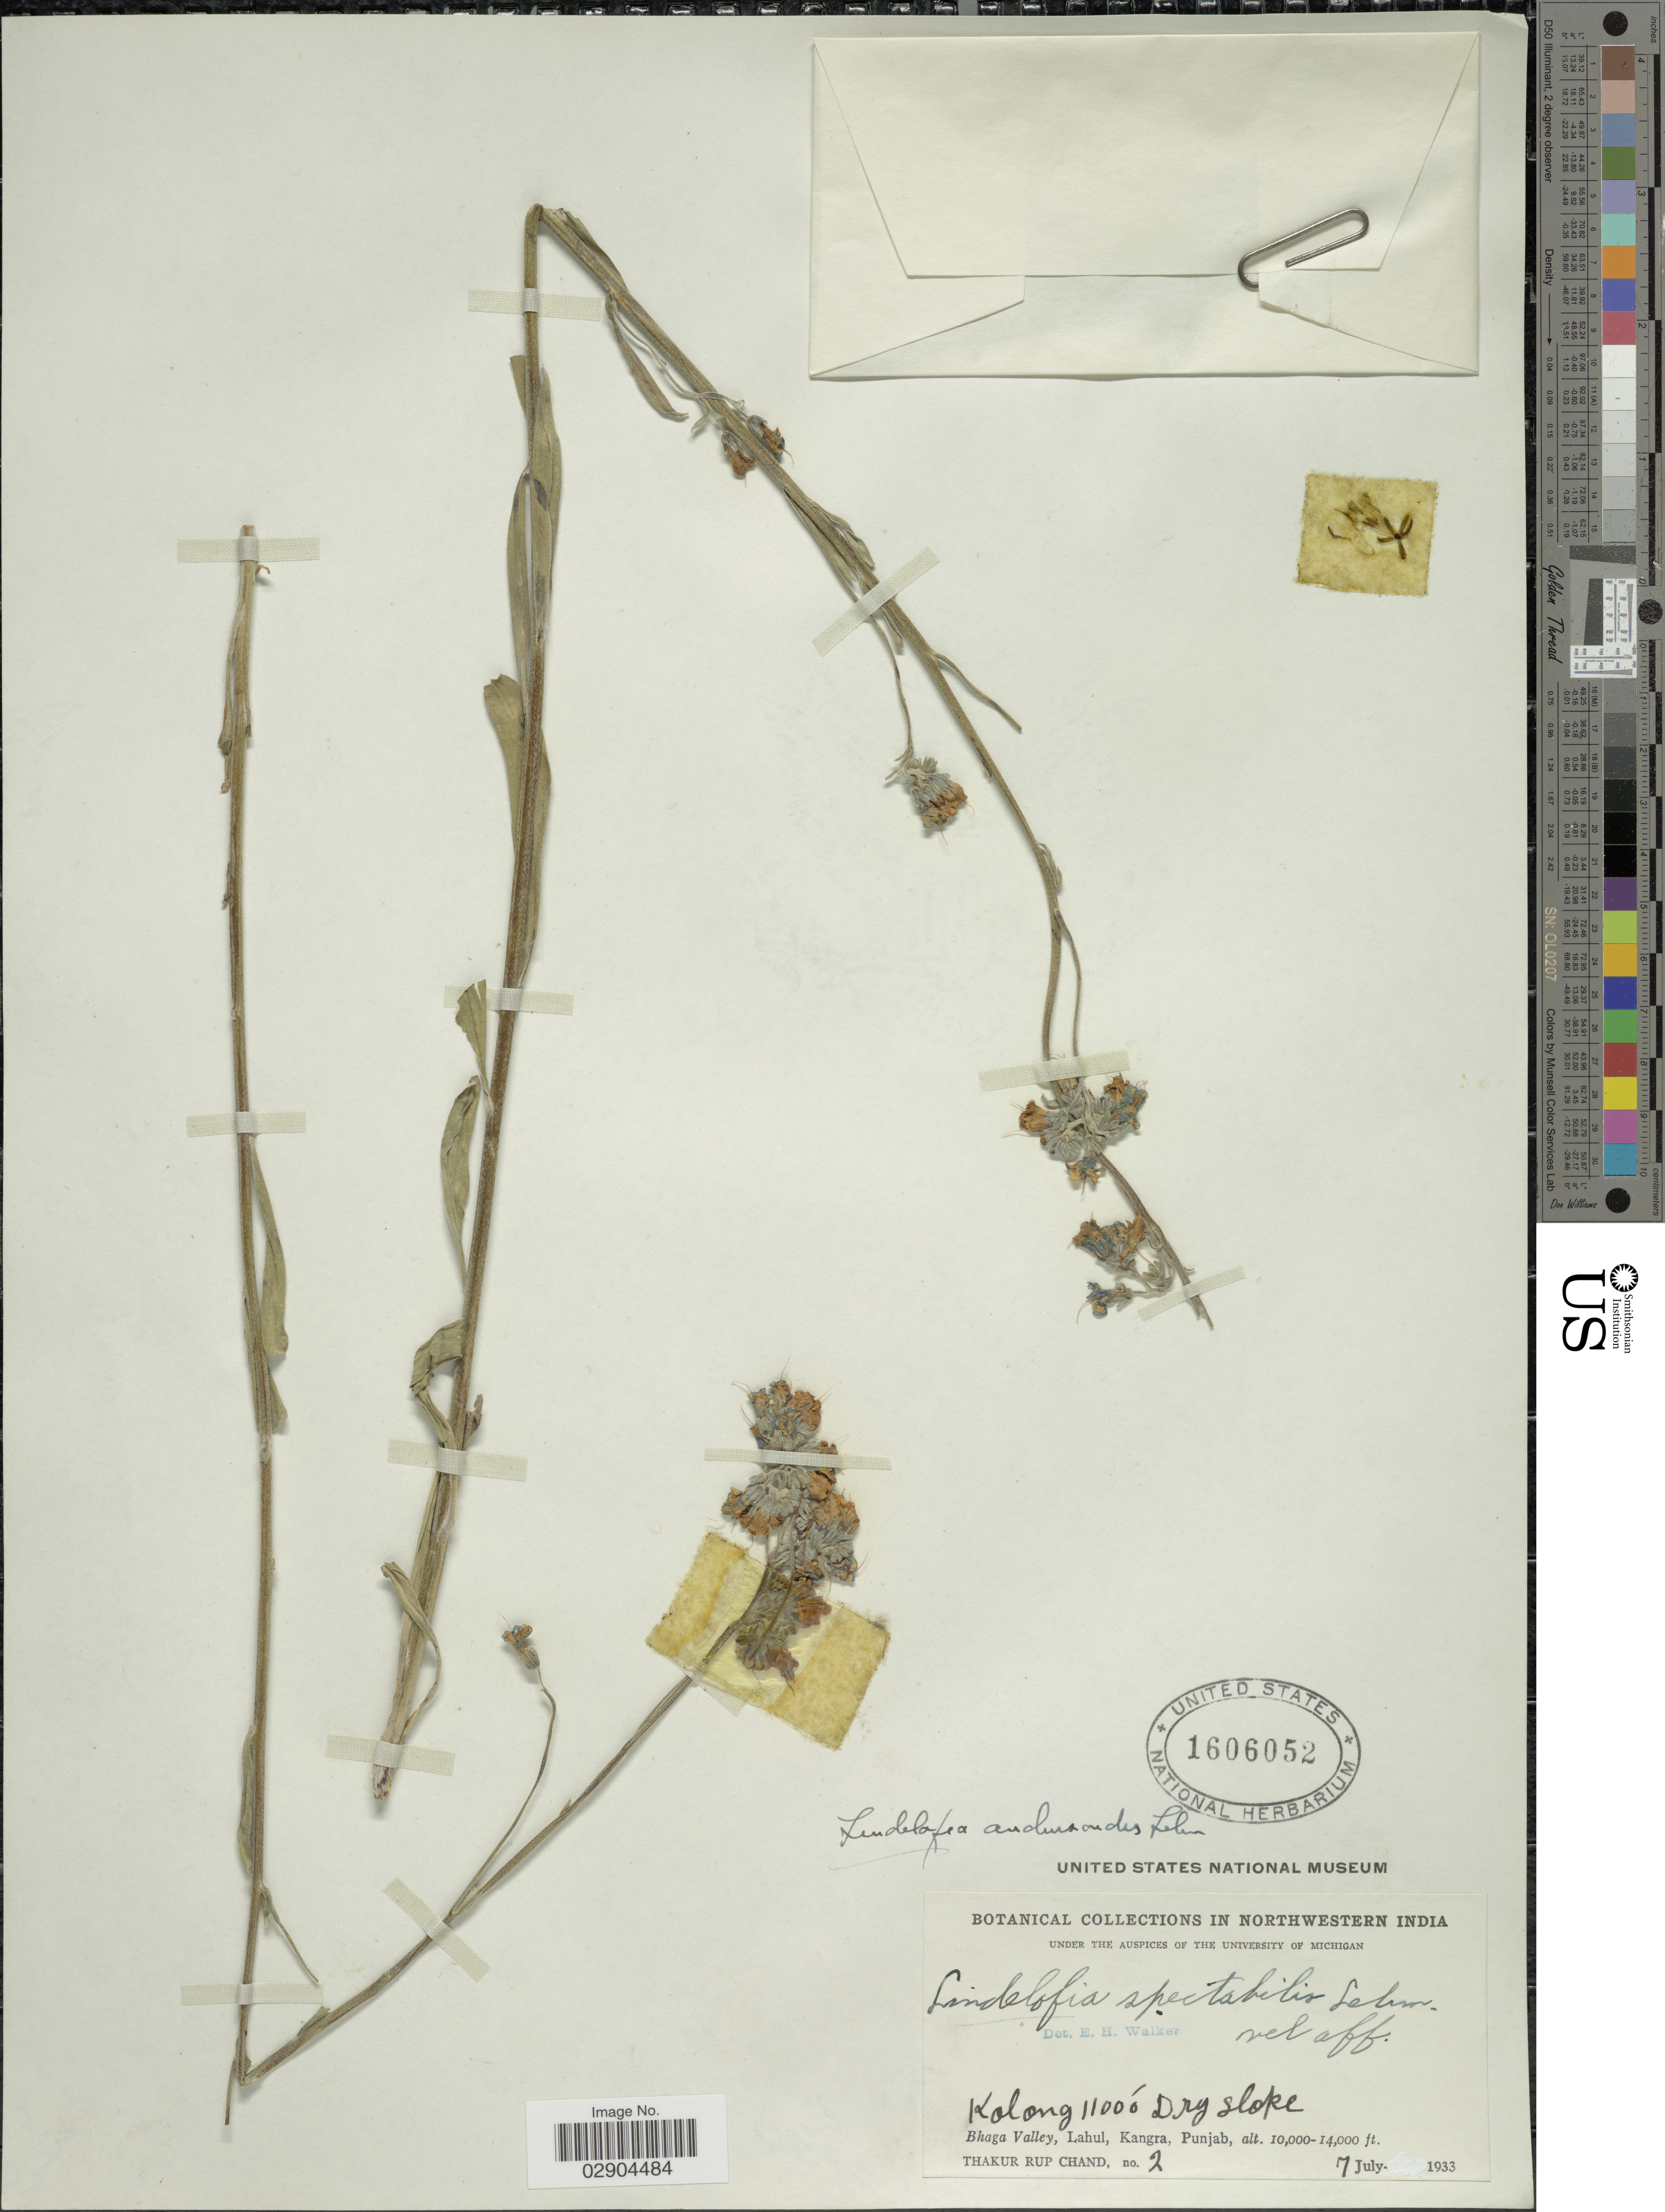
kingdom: Plantae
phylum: Tracheophyta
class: Magnoliopsida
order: Boraginales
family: Boraginaceae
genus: Lindelofia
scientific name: Lindelofia macrostyla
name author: (Bunge) Popov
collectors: T. R. Chand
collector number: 2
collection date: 1933-07-07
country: India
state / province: Himachal Pradesh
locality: In Northwestern India. Kolong, dry slope. Bhaga Valley, Lahul, Kangra, Punjab.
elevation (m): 3353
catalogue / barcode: US 1606052